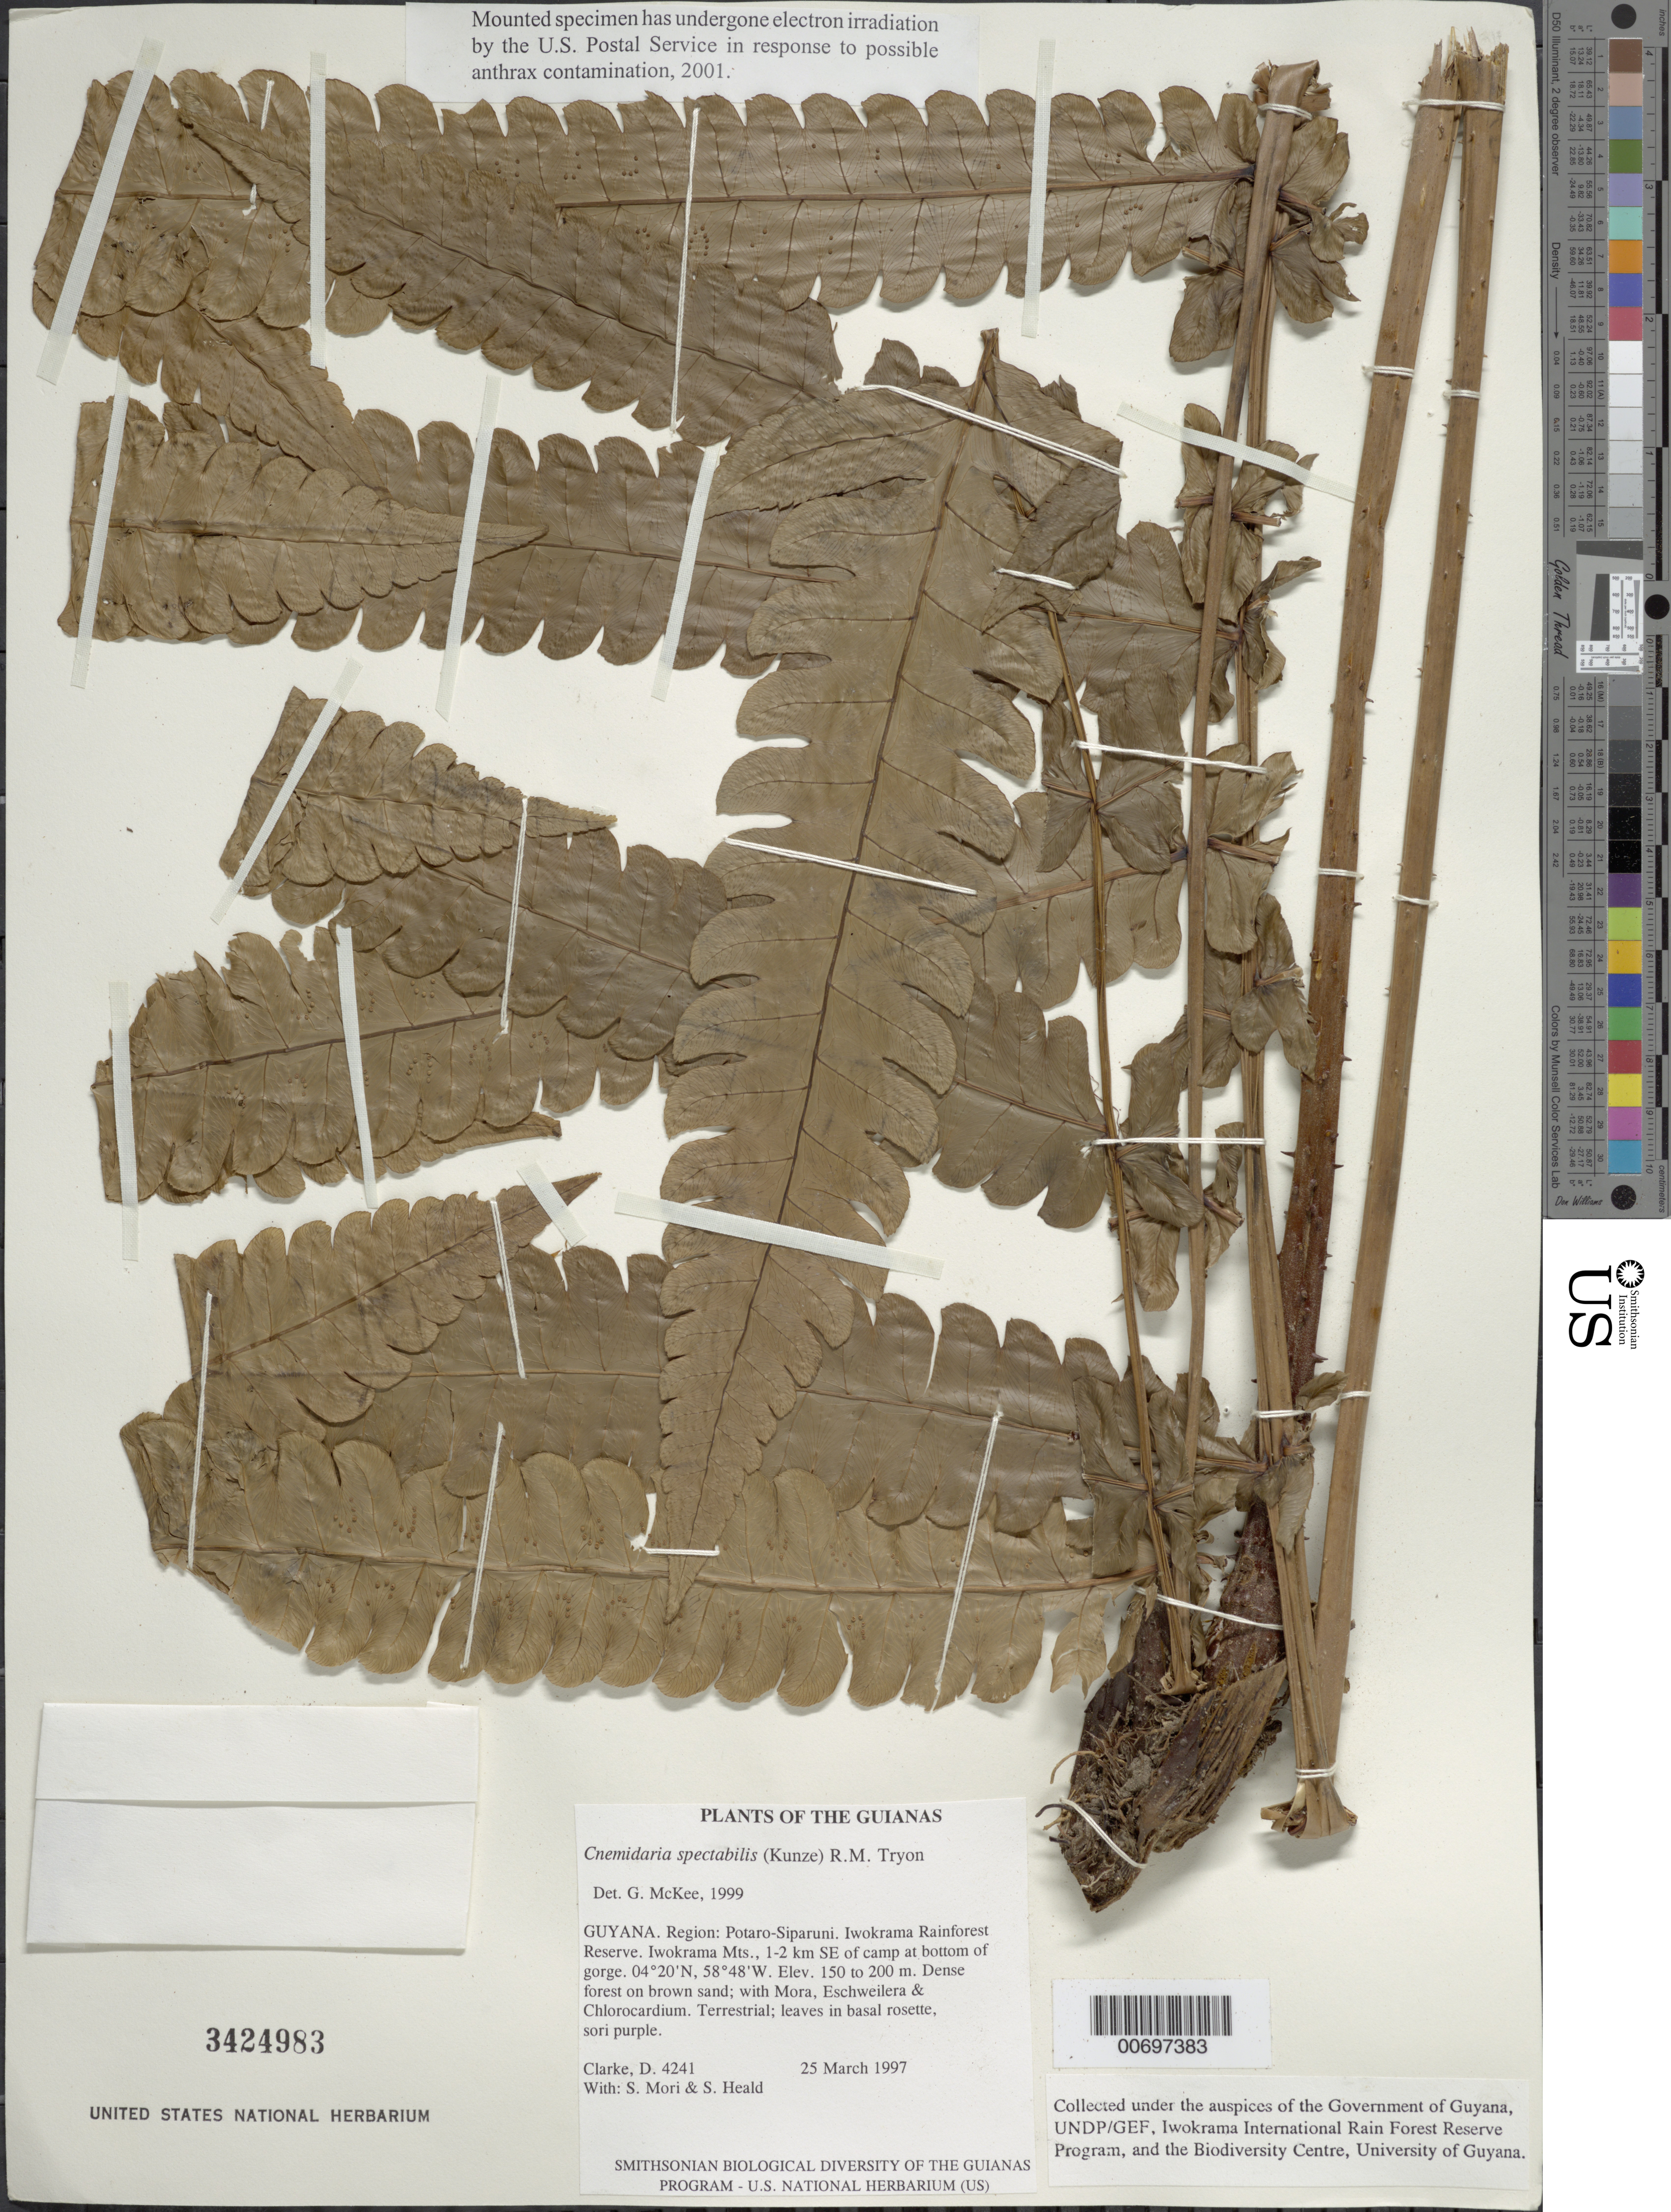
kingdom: Plantae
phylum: Tracheophyta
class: Polypodiopsida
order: Cyatheales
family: Cyatheaceae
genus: Cyathea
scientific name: Cyathea spectabilis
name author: (Kunze) Domin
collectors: H. D. Clarke, S. Mori & S. Heald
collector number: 4241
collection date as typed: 25 March 1997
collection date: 1997-03-25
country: Guyana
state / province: Potaro-Siparuni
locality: Iwokrama Rainforest Reserve. Iwokrama Mts., 1-2 km SE of camp at bottom of gorge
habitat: Dense forest on brown sand; with Mora, Eschweilera & Chlorocardium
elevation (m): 150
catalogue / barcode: US 3424983